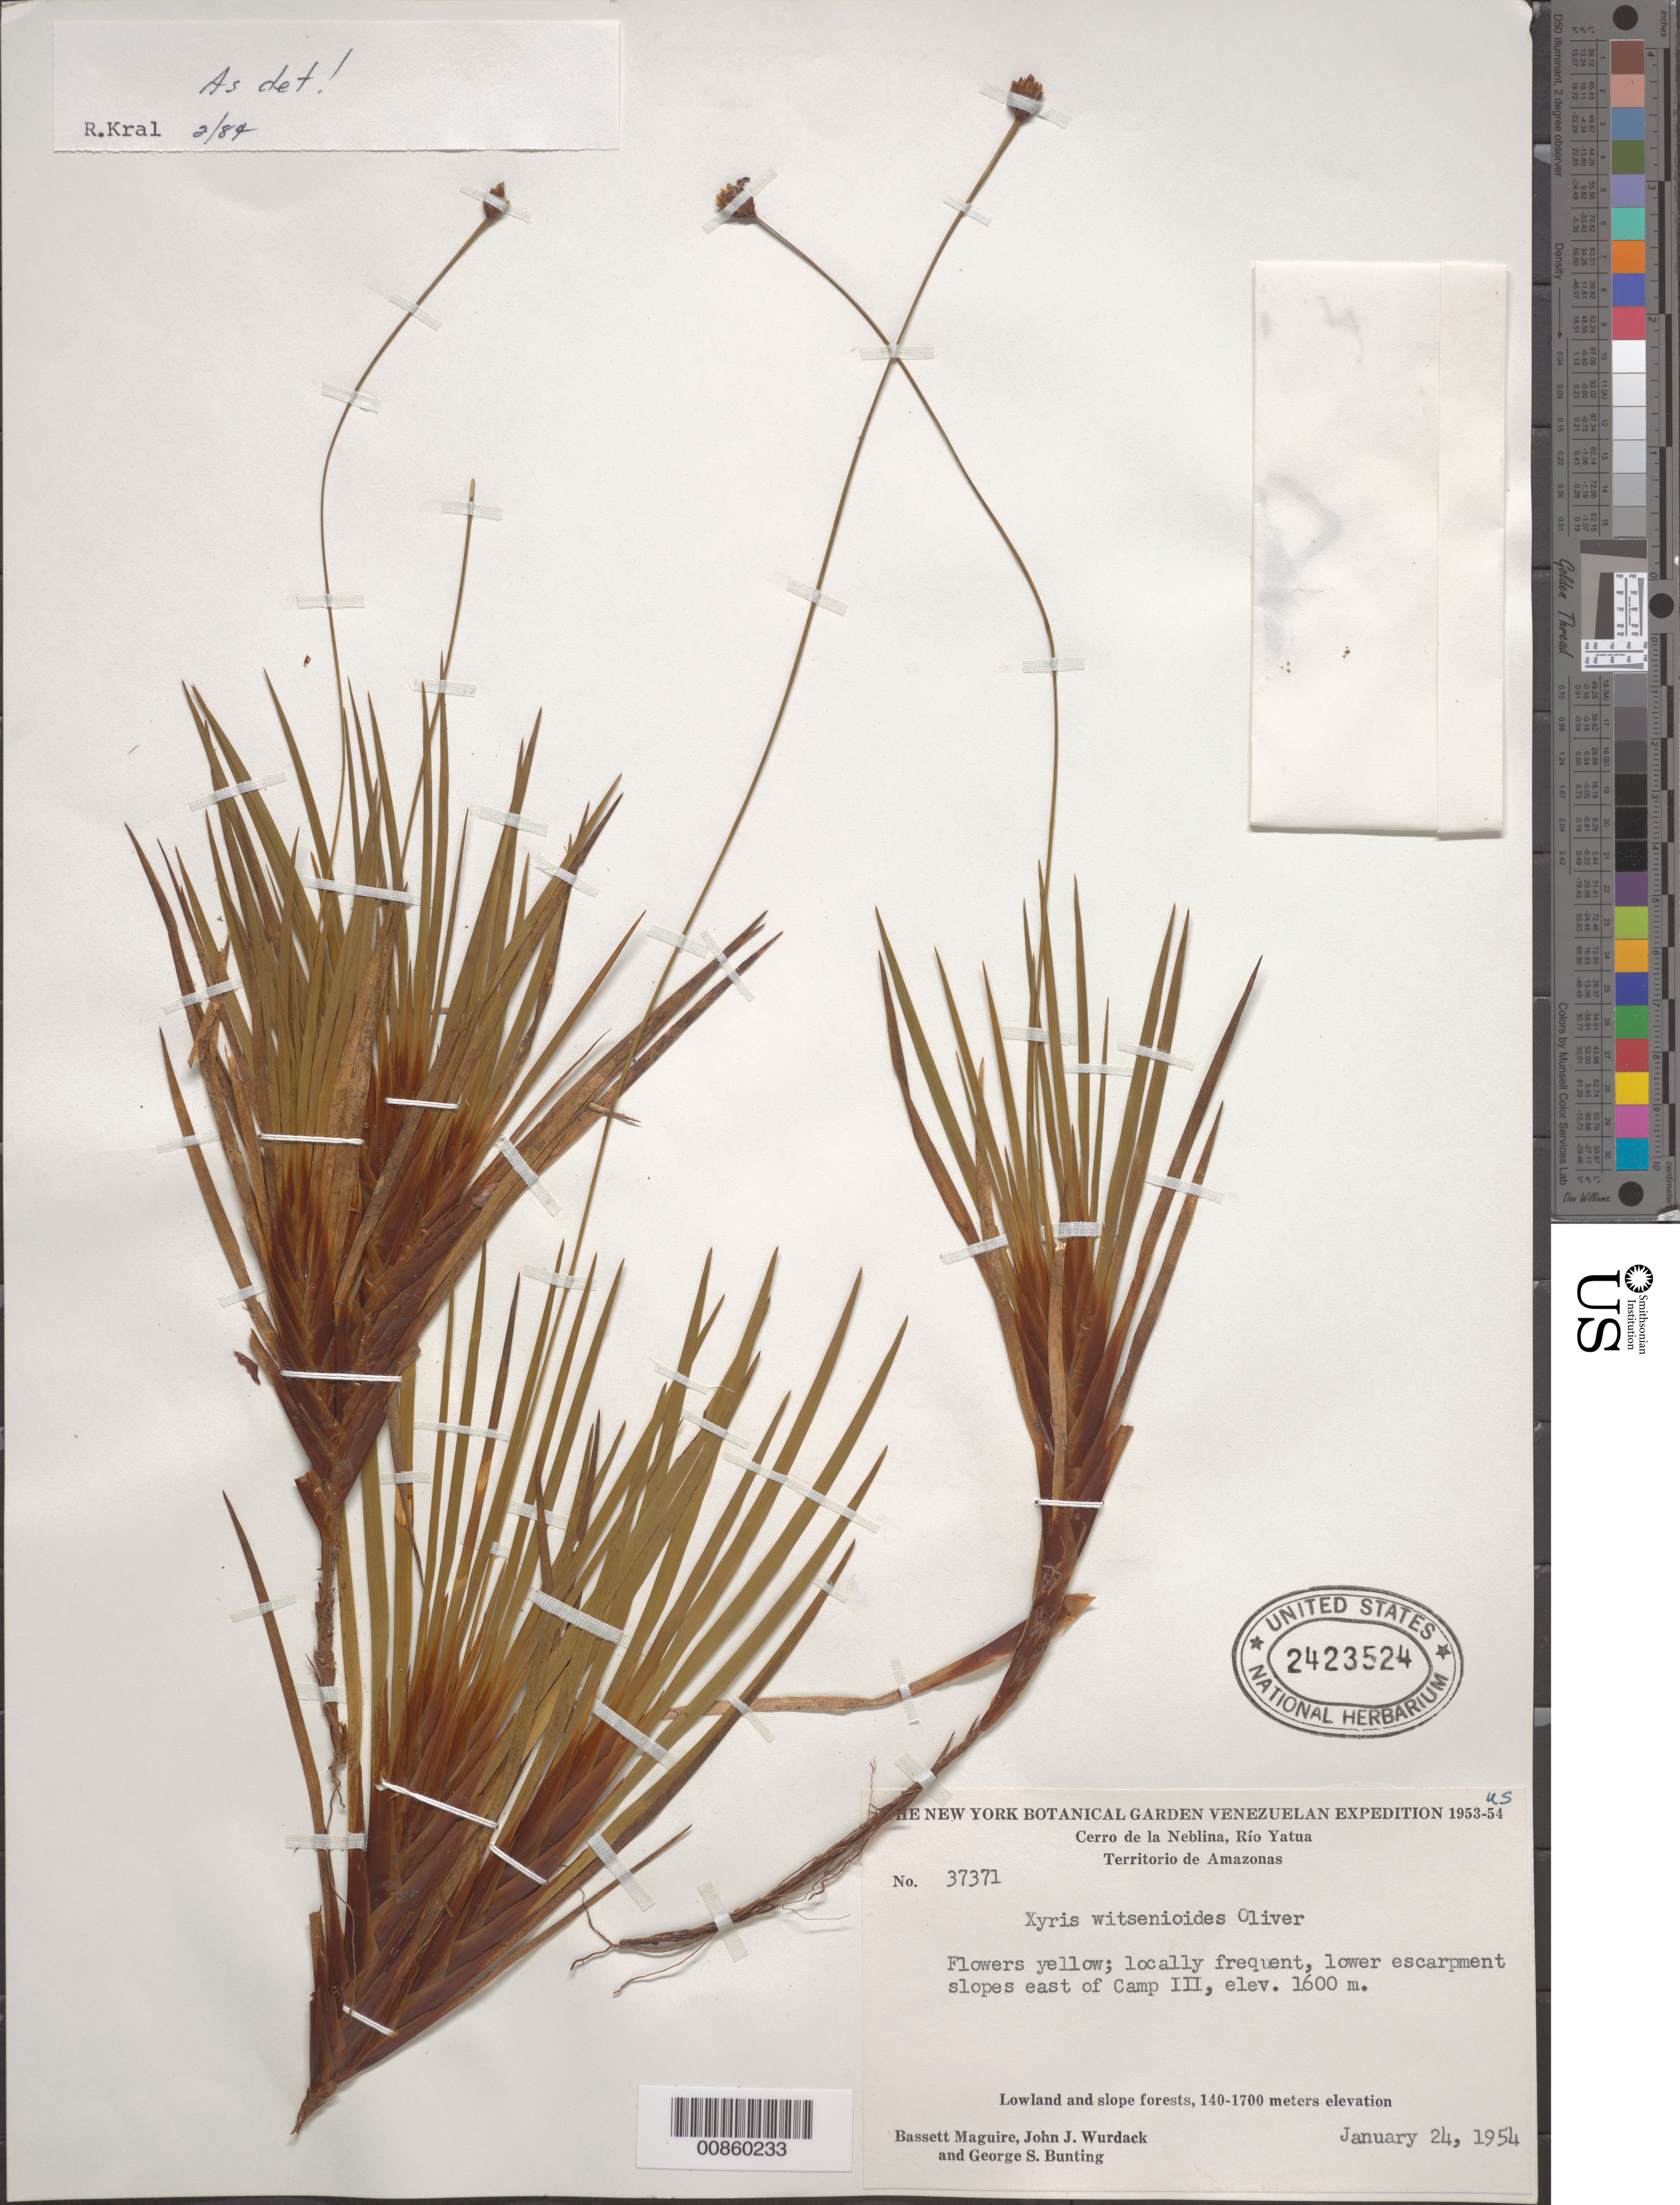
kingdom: Plantae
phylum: Tracheophyta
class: Liliopsida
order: Poales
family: Xyridaceae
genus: Xyris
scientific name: Xyris witsenioides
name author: Oliv. ex Thurn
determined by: Kral, Robert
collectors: B. Maguire, J. J. Wurdack & G. S. Bunting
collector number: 37371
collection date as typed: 24-Jan-54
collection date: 1954-01-24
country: Venezuela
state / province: Amazonas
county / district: Río Negro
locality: Cerro de la Neblina, Río Yatua, E of Camp 3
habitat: Lower escarpment slopes; lowland and slope forests.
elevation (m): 1600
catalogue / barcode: US 2423524